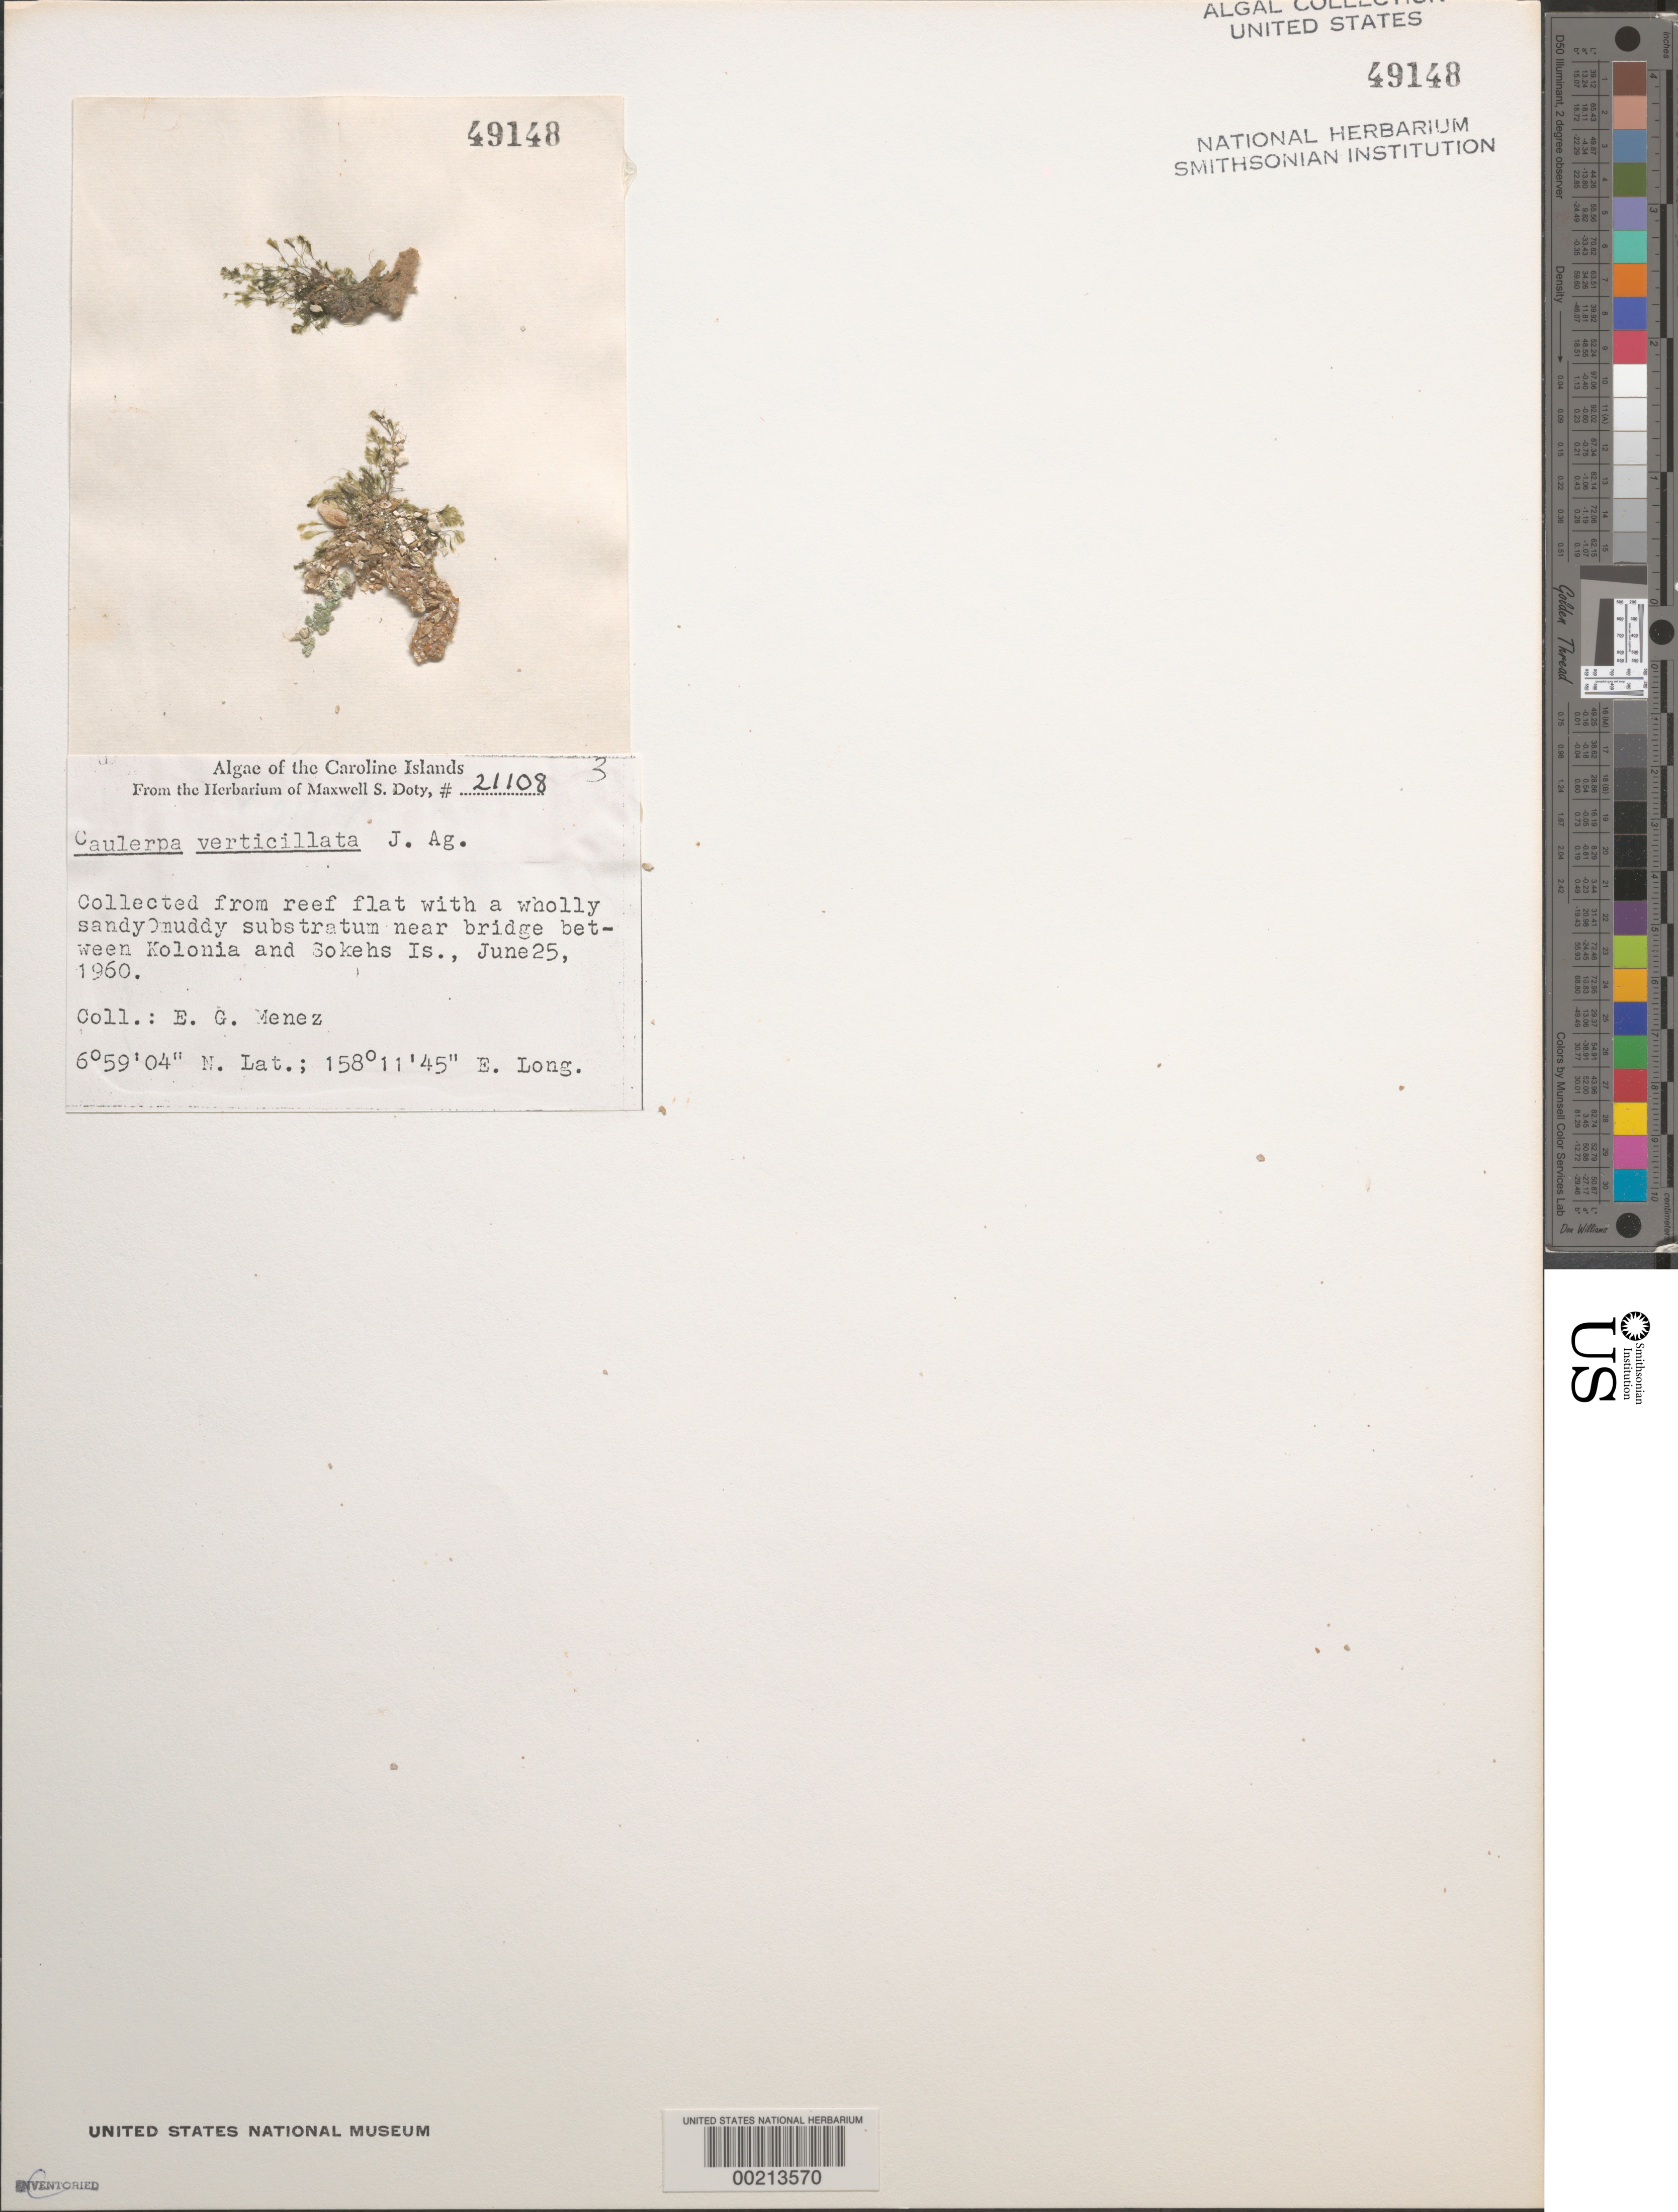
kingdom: Plantae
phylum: Chlorophyta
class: Ulvophyceae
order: Bryopsidales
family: Caulerpaceae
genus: Caulerpa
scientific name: Caulerpa verticillata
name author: J. Agardh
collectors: Meñez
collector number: MSD 21108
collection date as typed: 25 Jun 1960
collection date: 1960-06-25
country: Micronesia, Federated States of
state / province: Pohnpei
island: Pohnpei [Ponape]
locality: Between Kolonia Islet and Sokehs Islet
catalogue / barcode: US 49148